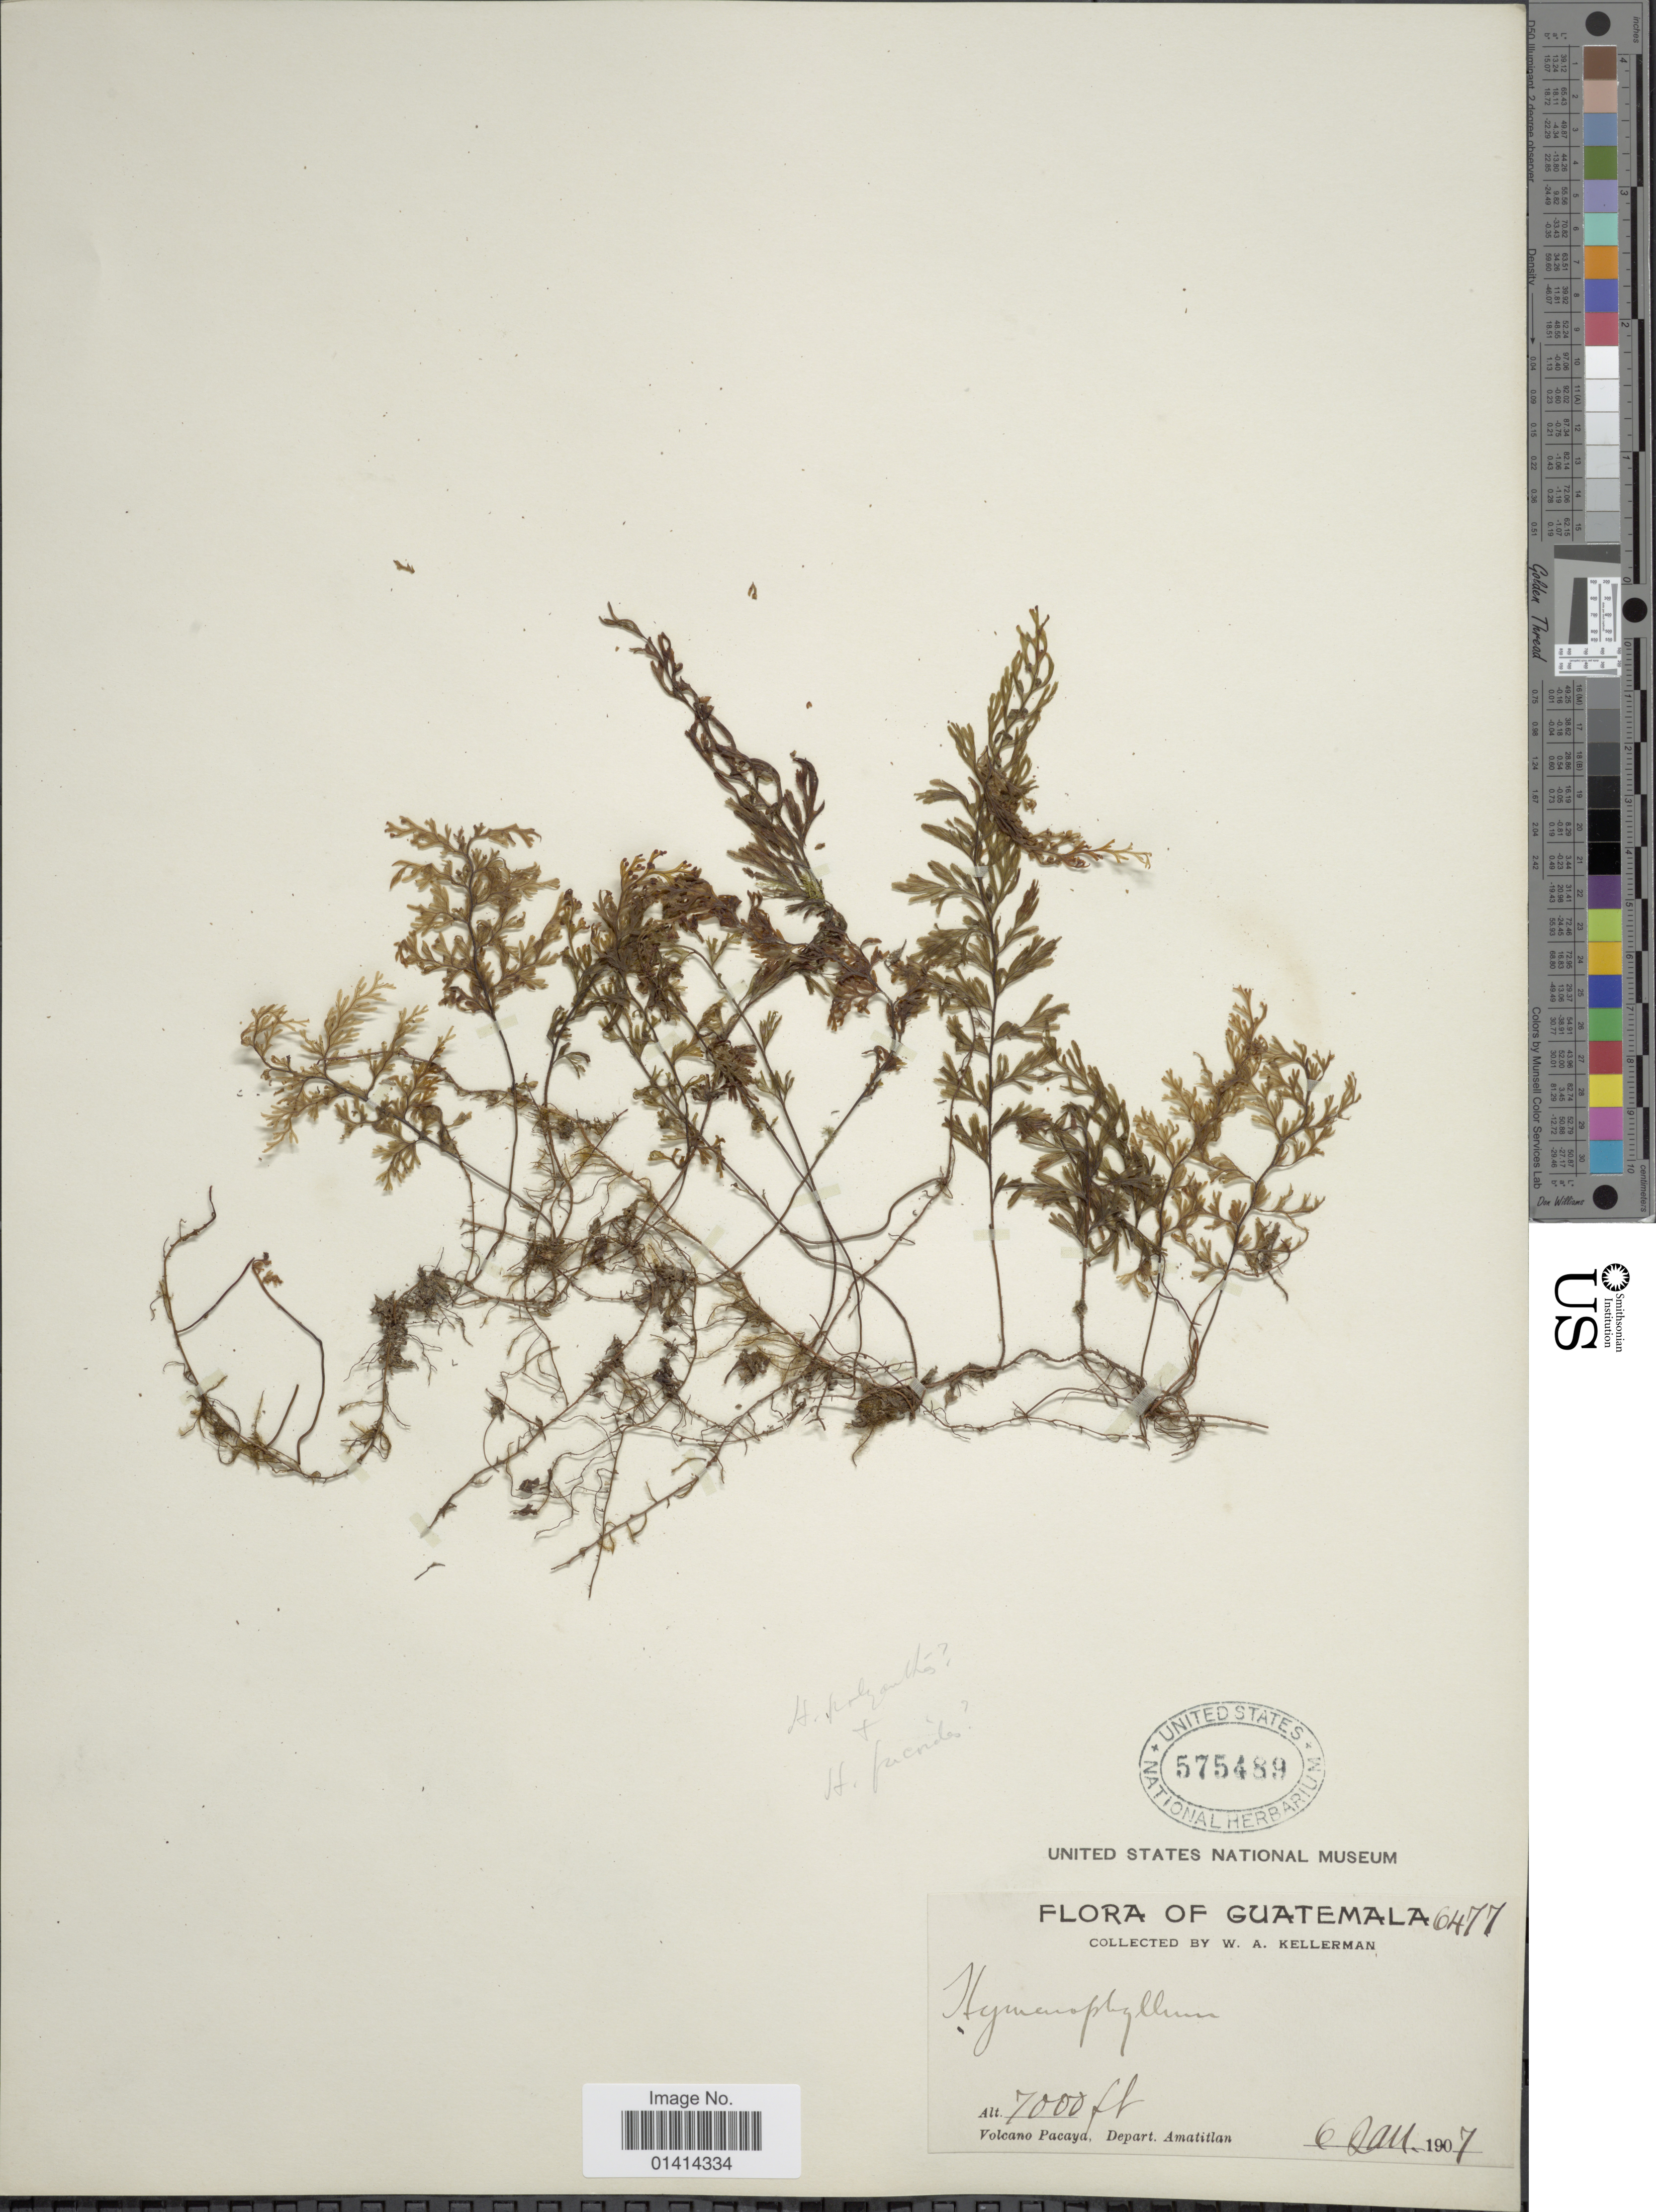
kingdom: Plantae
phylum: Tracheophyta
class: Polypodiopsida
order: Hymenophyllales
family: Hymenophyllaceae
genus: Hymenophyllum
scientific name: Hymenophyllum polyanthos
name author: (Sw.) Sw.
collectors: W. Kellerman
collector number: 6477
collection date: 1907-01-06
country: Guatemala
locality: Volcan Pacaya, Deprartment. Amatitlan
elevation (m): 2134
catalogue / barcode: US 575489